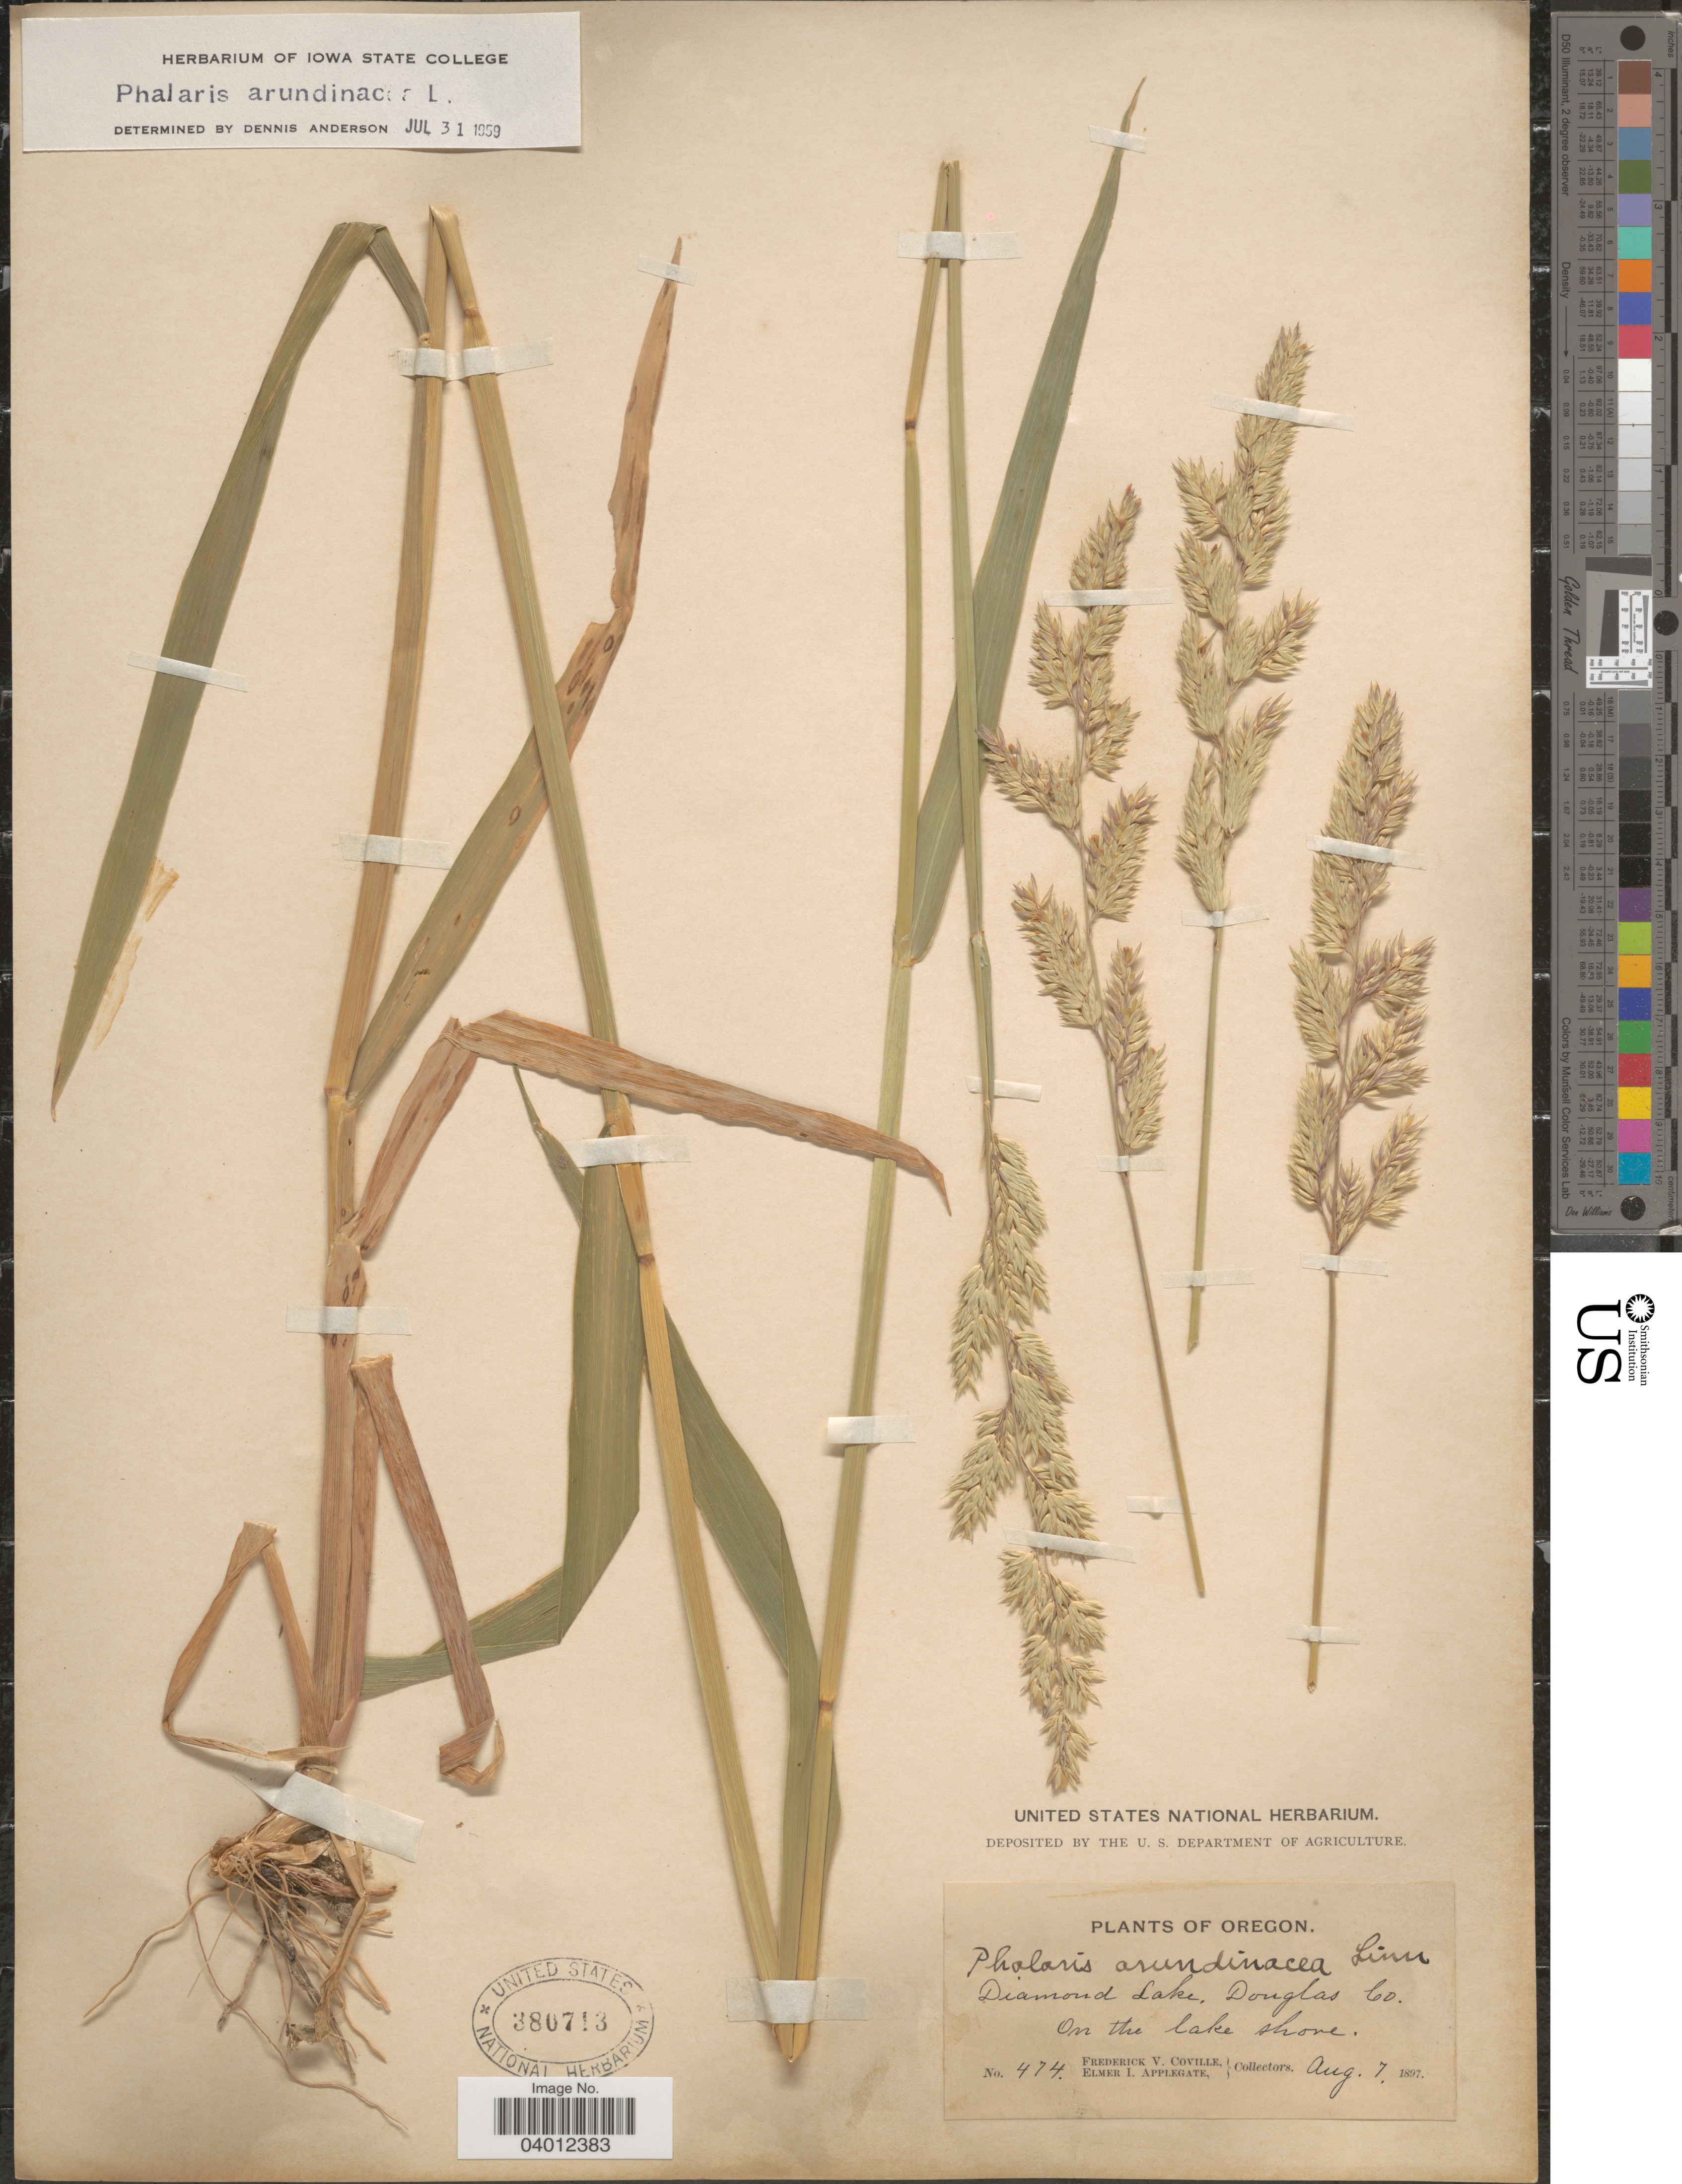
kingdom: Plantae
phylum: Tracheophyta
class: Liliopsida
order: Poales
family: Poaceae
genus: Phalaris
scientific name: Phalaris arundinacea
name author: L.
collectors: F. V. Coville & E. I. Applegate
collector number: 474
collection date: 1897-08-07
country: United States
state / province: Oregon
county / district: Douglas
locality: Diamon Lake, Douglas Co. On the lake shore.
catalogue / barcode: US 380713